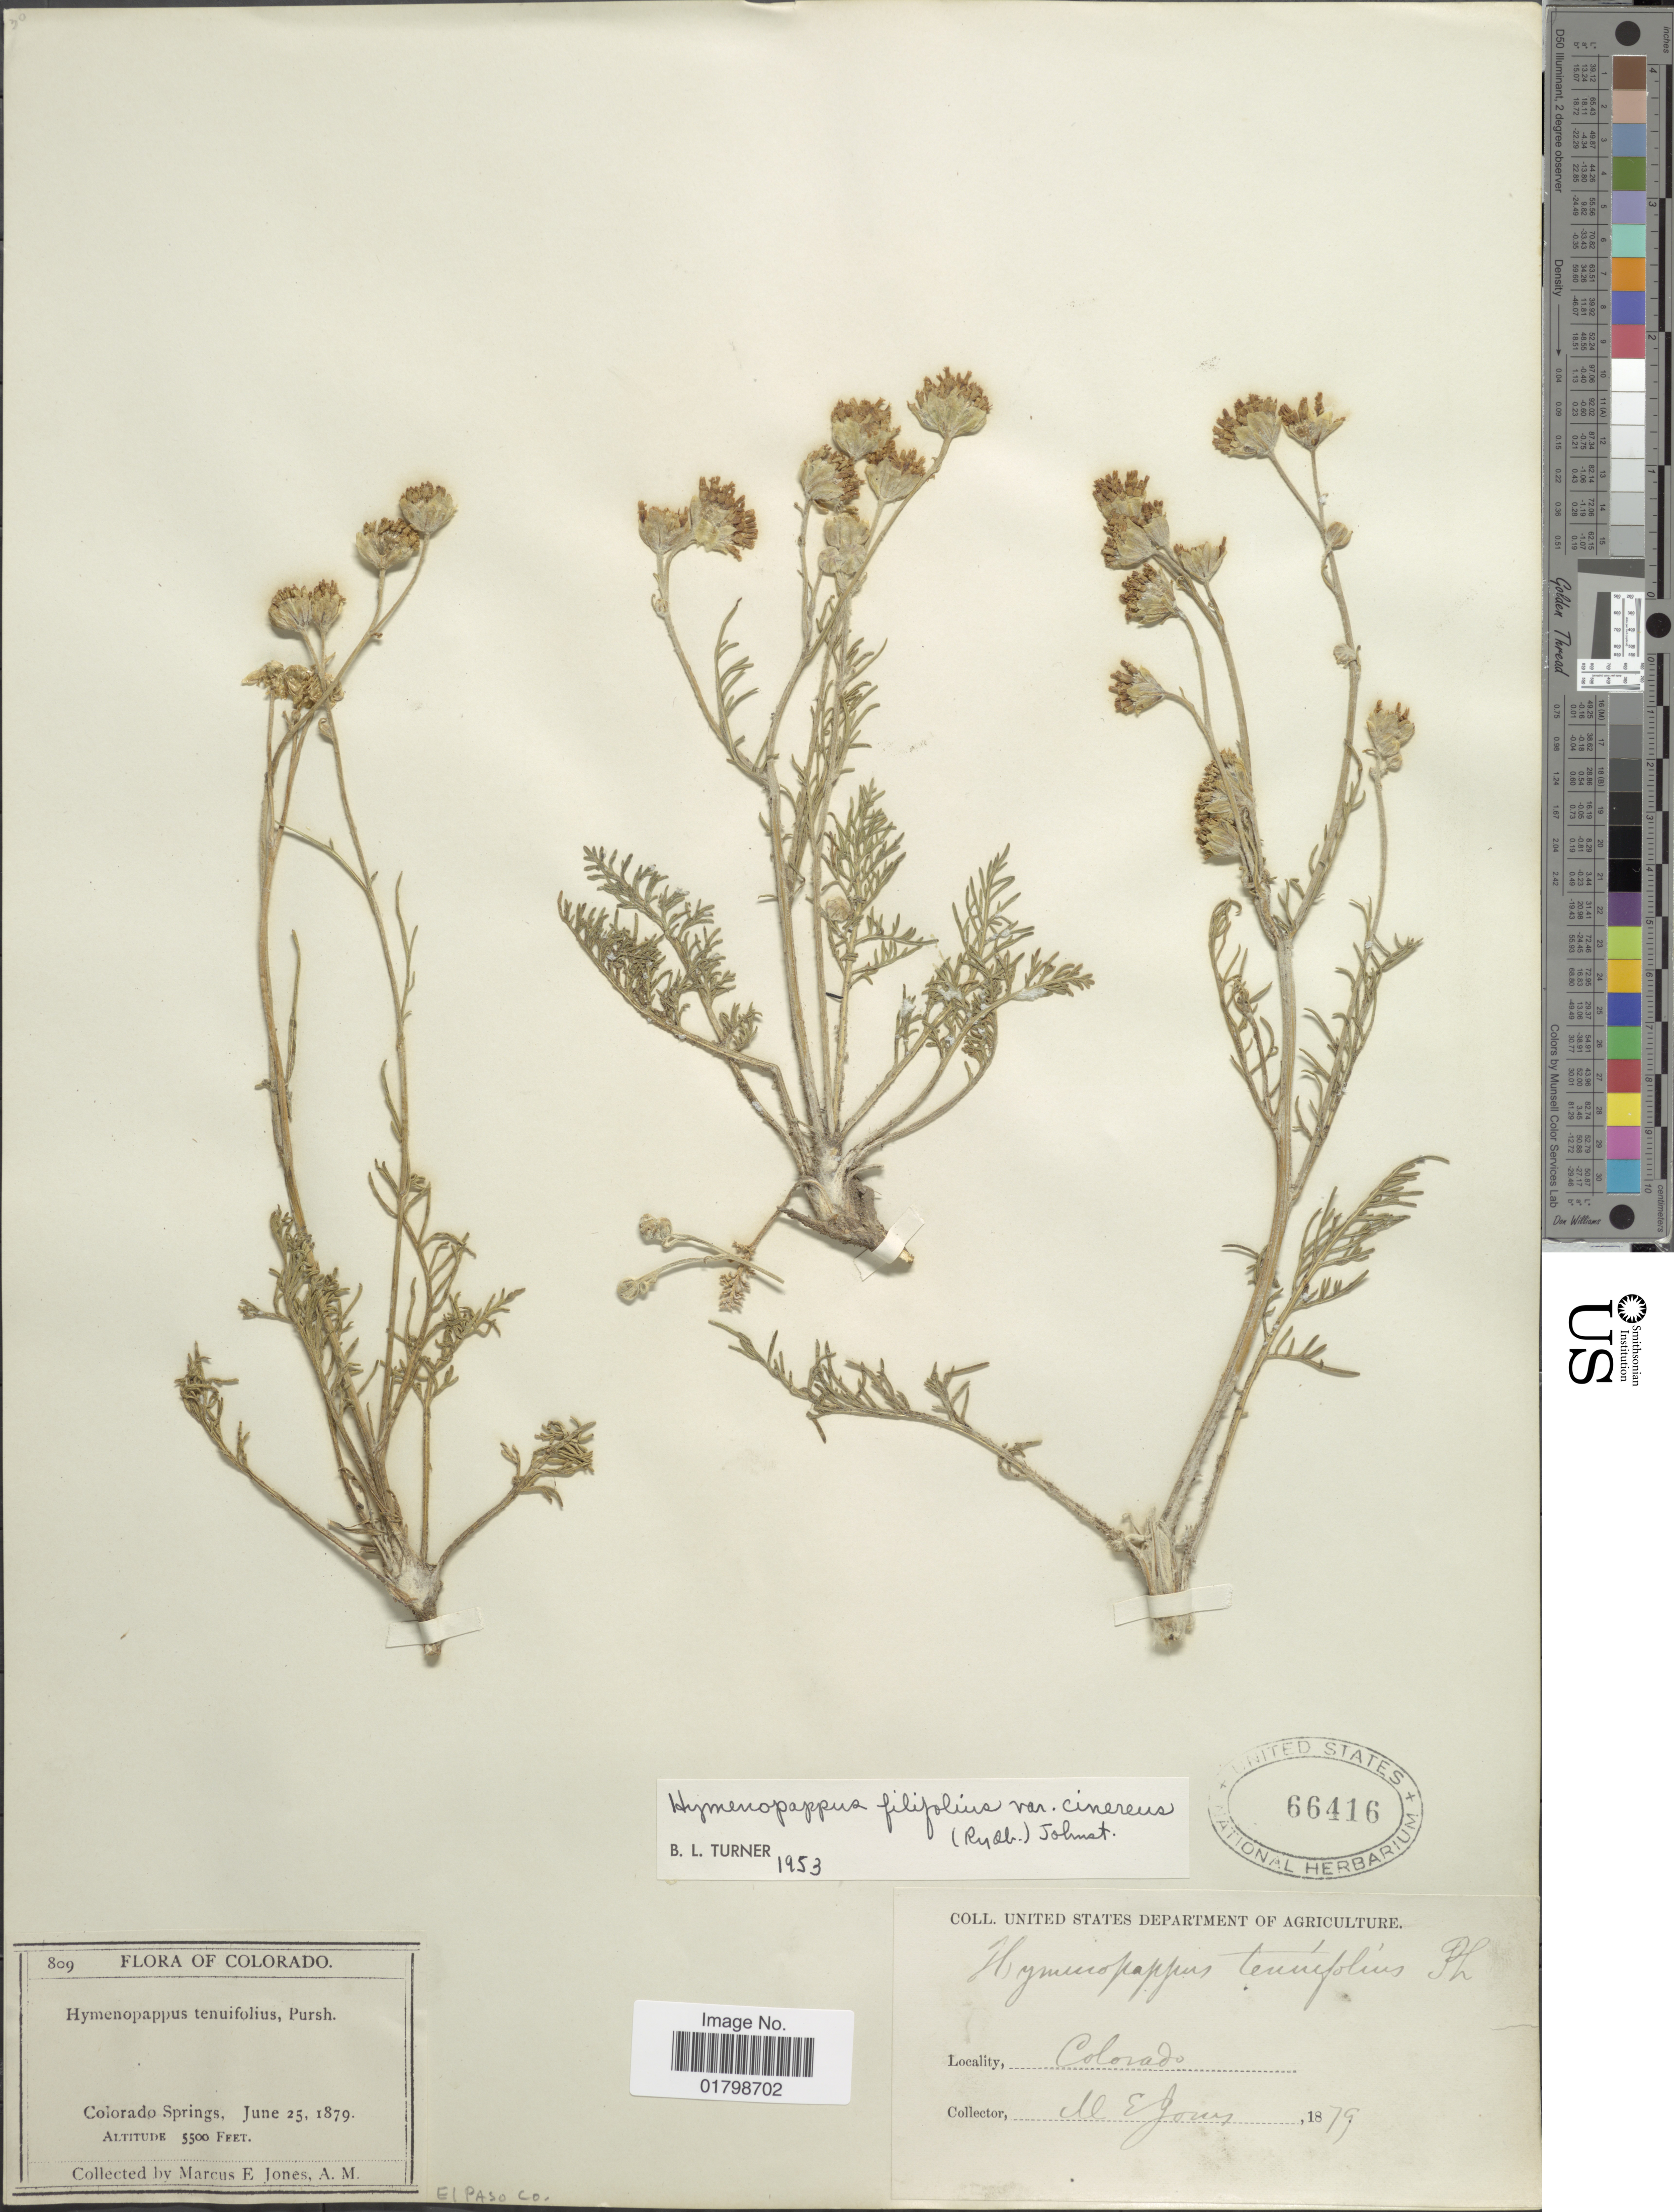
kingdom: Plantae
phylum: Tracheophyta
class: Magnoliopsida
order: Asterales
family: Asteraceae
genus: Hymenopappus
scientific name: Hymenopappus filifolius var. cinereus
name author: (Rydb.) I.M. Johnst.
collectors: M. E. Jones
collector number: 809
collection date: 1879-06-25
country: United States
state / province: Colorado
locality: Colorado Springs, El Paso Co.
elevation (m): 1676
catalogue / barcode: US 66416